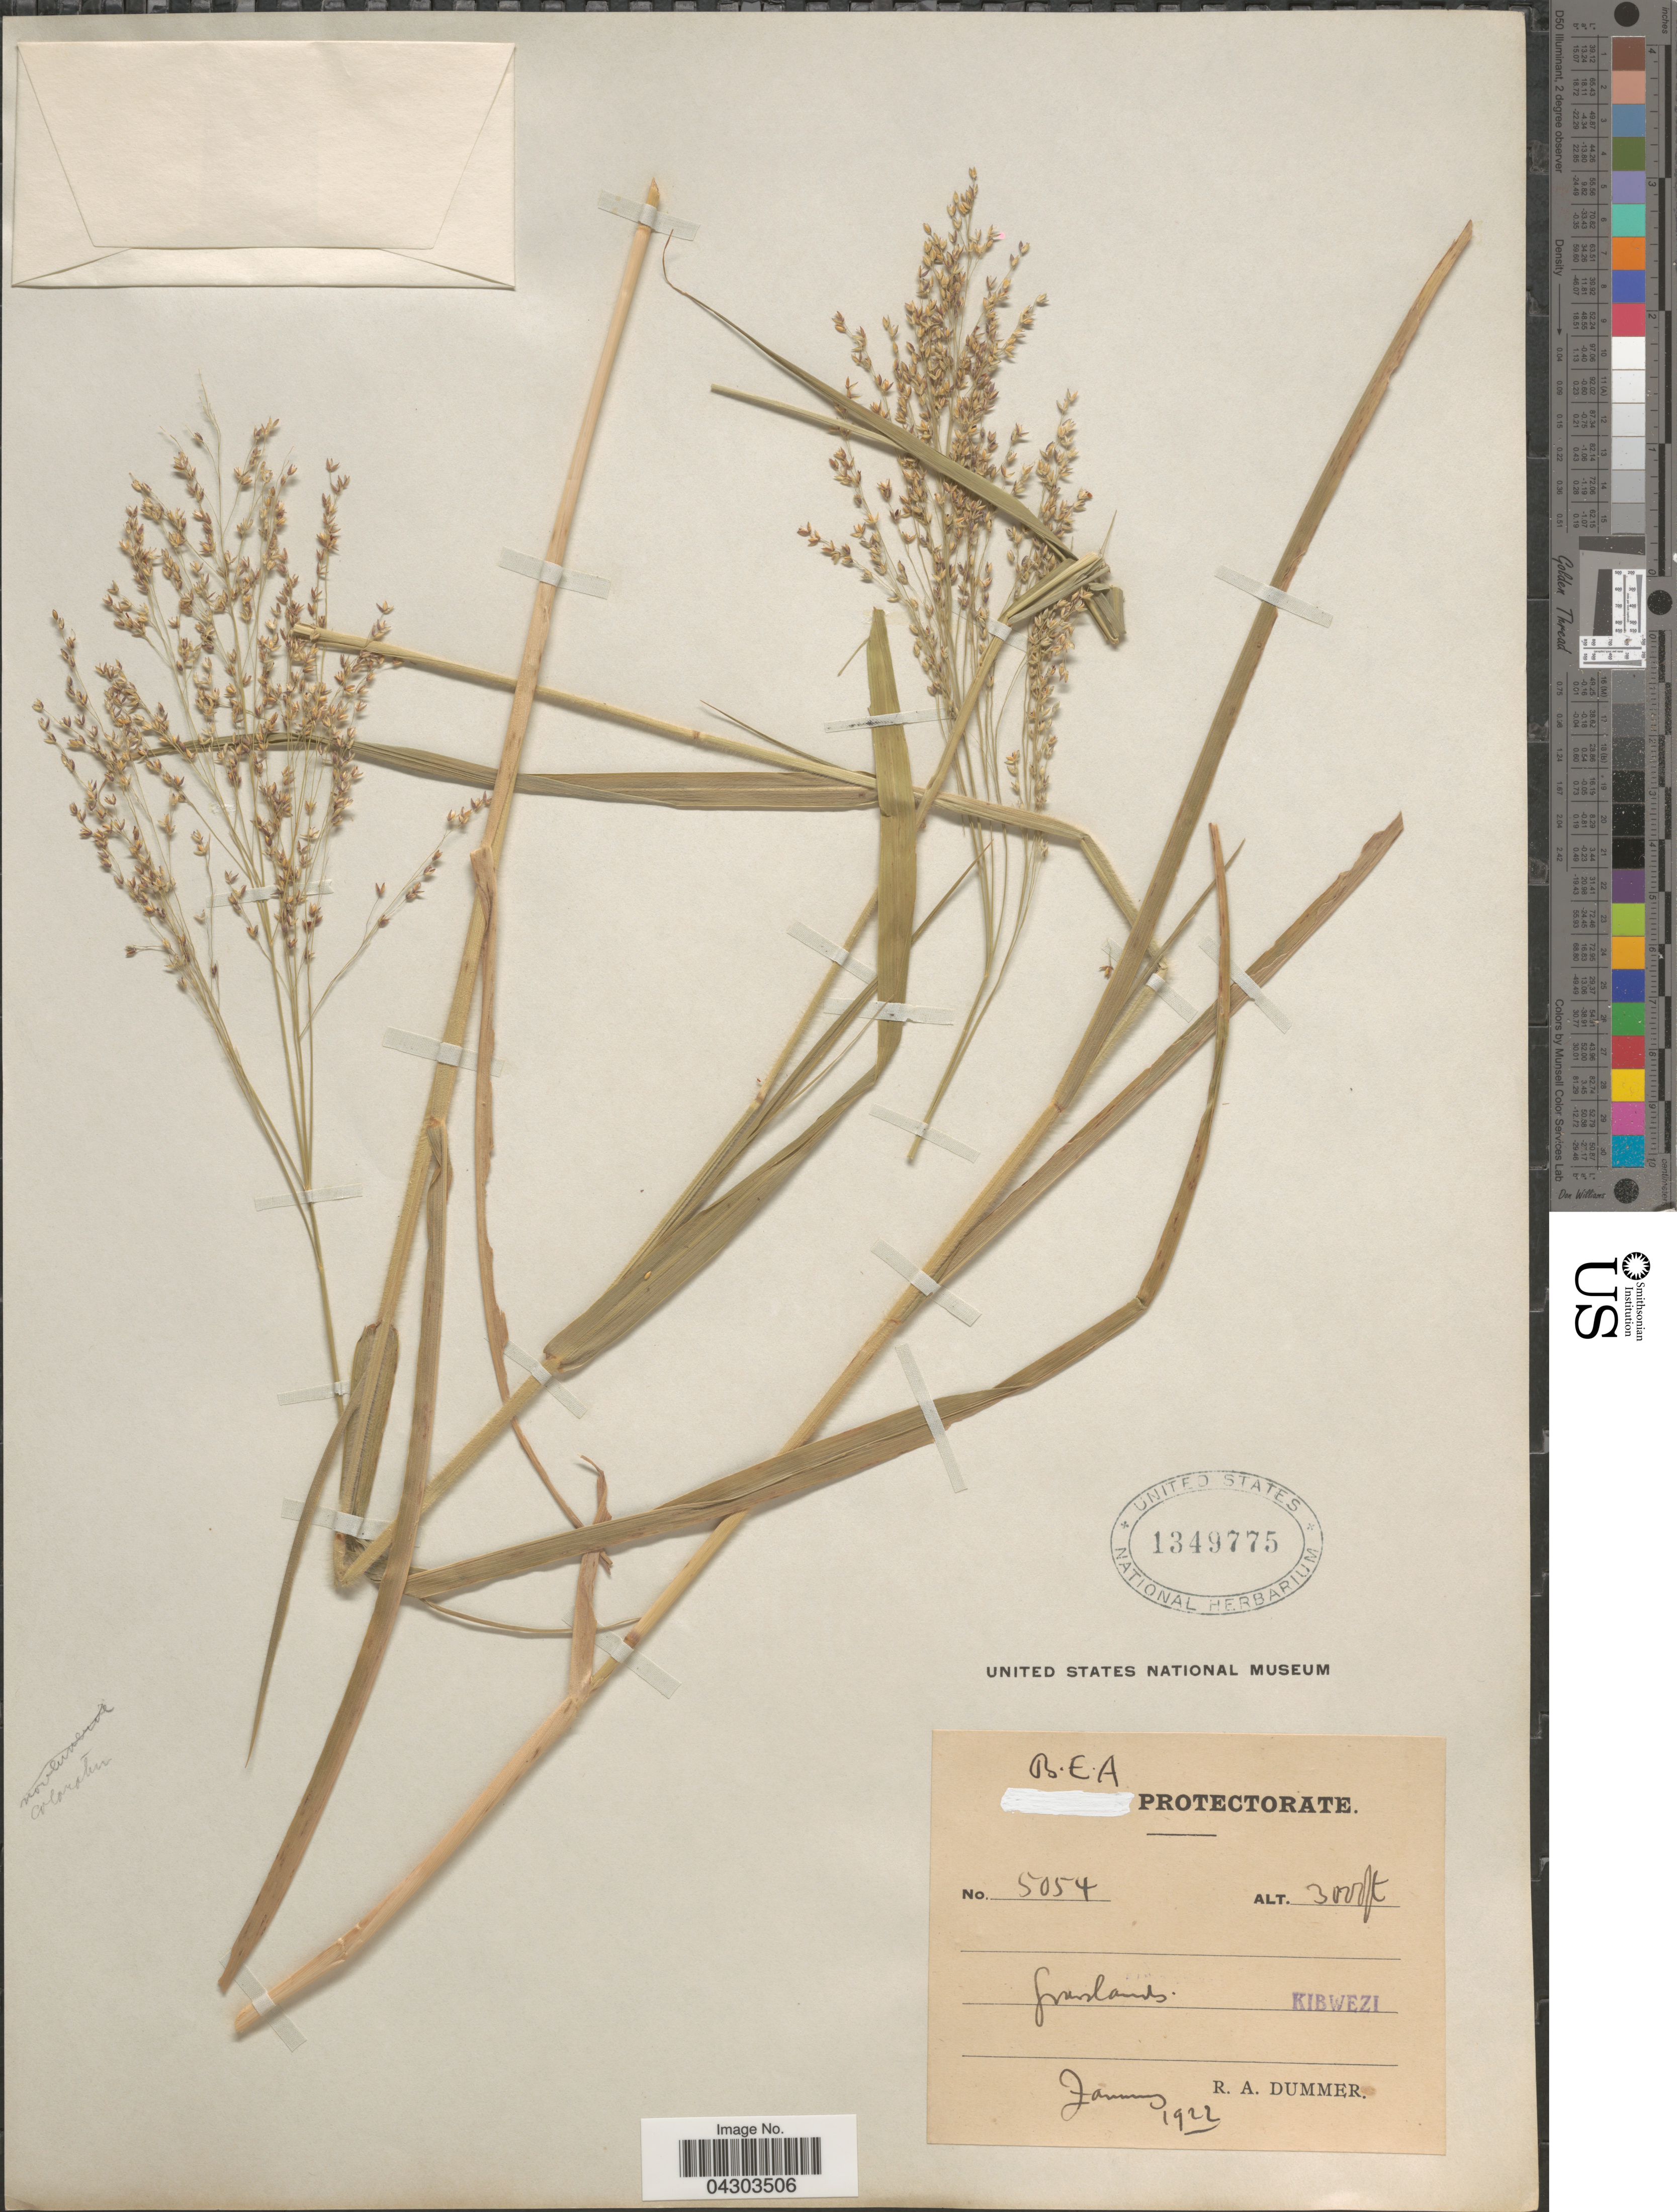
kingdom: Plantae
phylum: Tracheophyta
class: Liliopsida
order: Poales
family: Poaceae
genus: Panicum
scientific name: Panicum coloratum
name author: L.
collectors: R. Dümmer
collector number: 5054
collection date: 1922-01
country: Kenya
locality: B.E.A. Protectorate. Grasslands. Kibwezi.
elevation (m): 914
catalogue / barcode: US 1349775